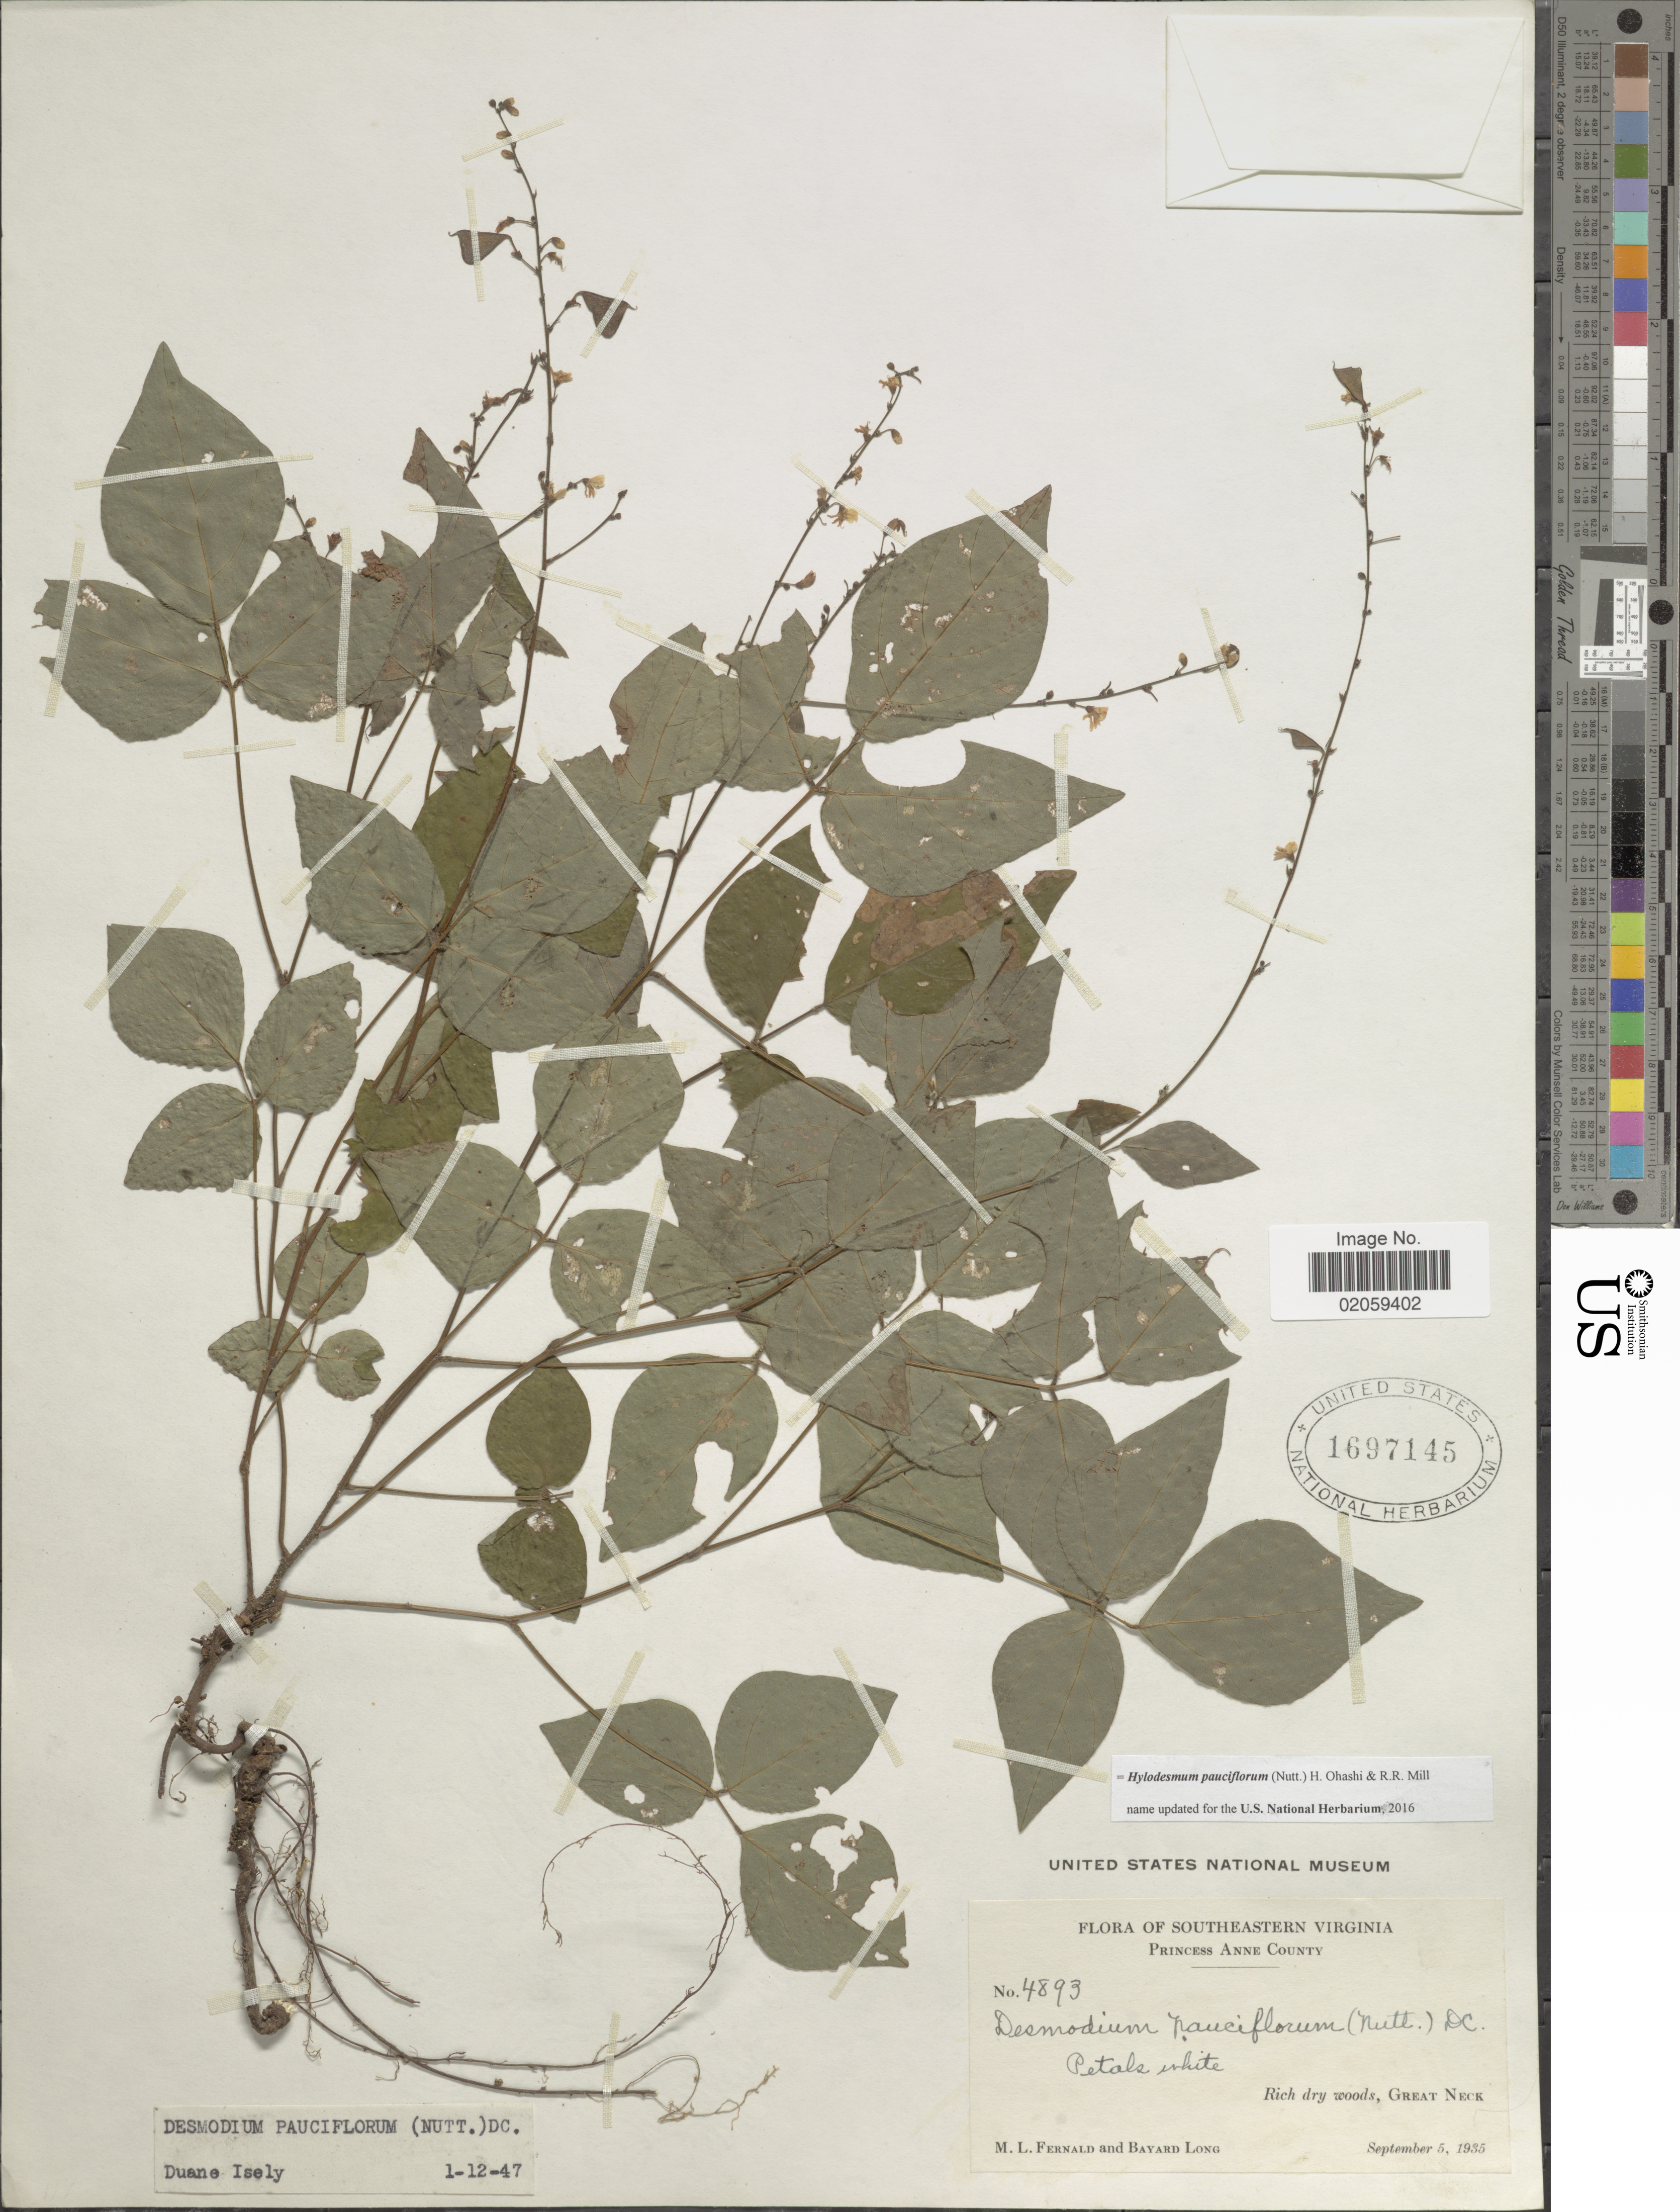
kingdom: Plantae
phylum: Tracheophyta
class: Magnoliopsida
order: Fabales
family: Fabaceae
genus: Hylodesmum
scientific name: Hylodesmum pauciflorum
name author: (Nutt.) H. Ohashi & R.R. Mill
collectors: M. L. Fernald & B. Long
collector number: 4893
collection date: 1935-09-05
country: United States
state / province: Virginia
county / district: City of Virginia Beach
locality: Southeastern Virginia, Princess Anne (=historic county name) County, Great Neck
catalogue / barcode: US 1697145